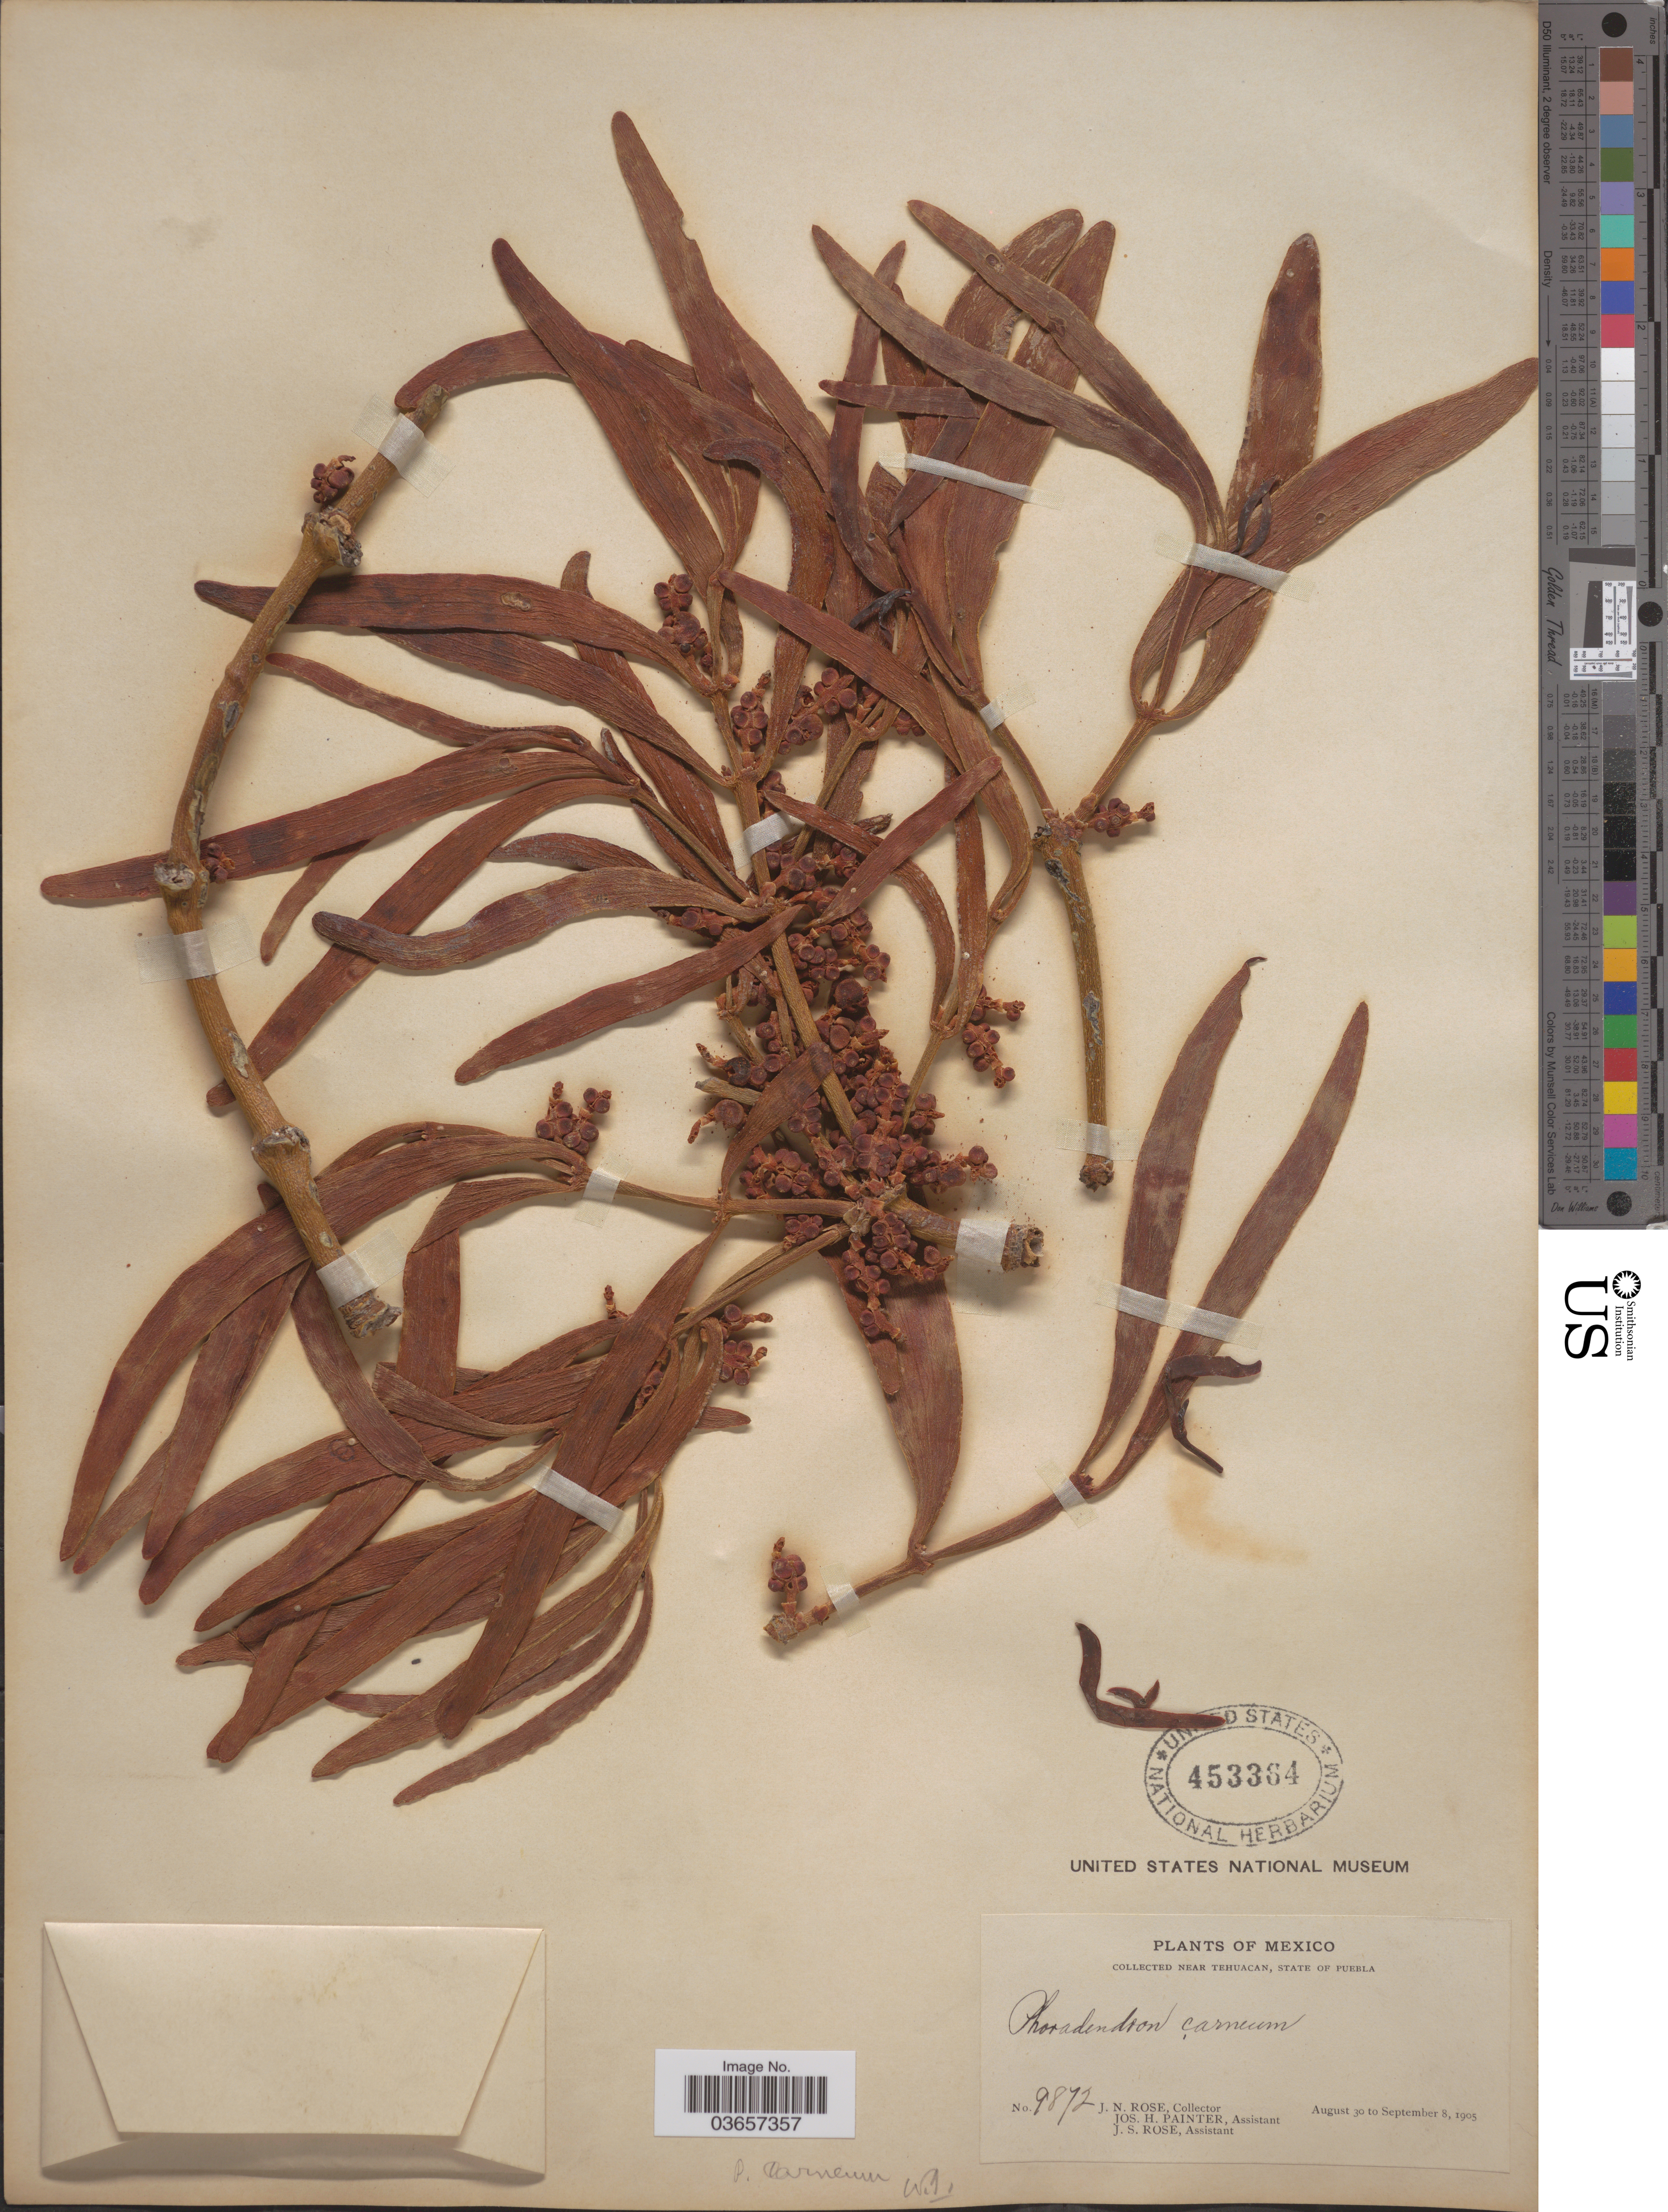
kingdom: Plantae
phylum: Tracheophyta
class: Magnoliopsida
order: Santalales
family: Viscaceae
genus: Phoradendron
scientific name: Phoradendron carneum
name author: Urb.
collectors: J. N. Rose, J. H. Painter & J. S. Rose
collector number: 9872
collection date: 1905-08-30/1905-09-08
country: Mexico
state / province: Puebla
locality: Near Tehuacan.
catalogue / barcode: US 453364